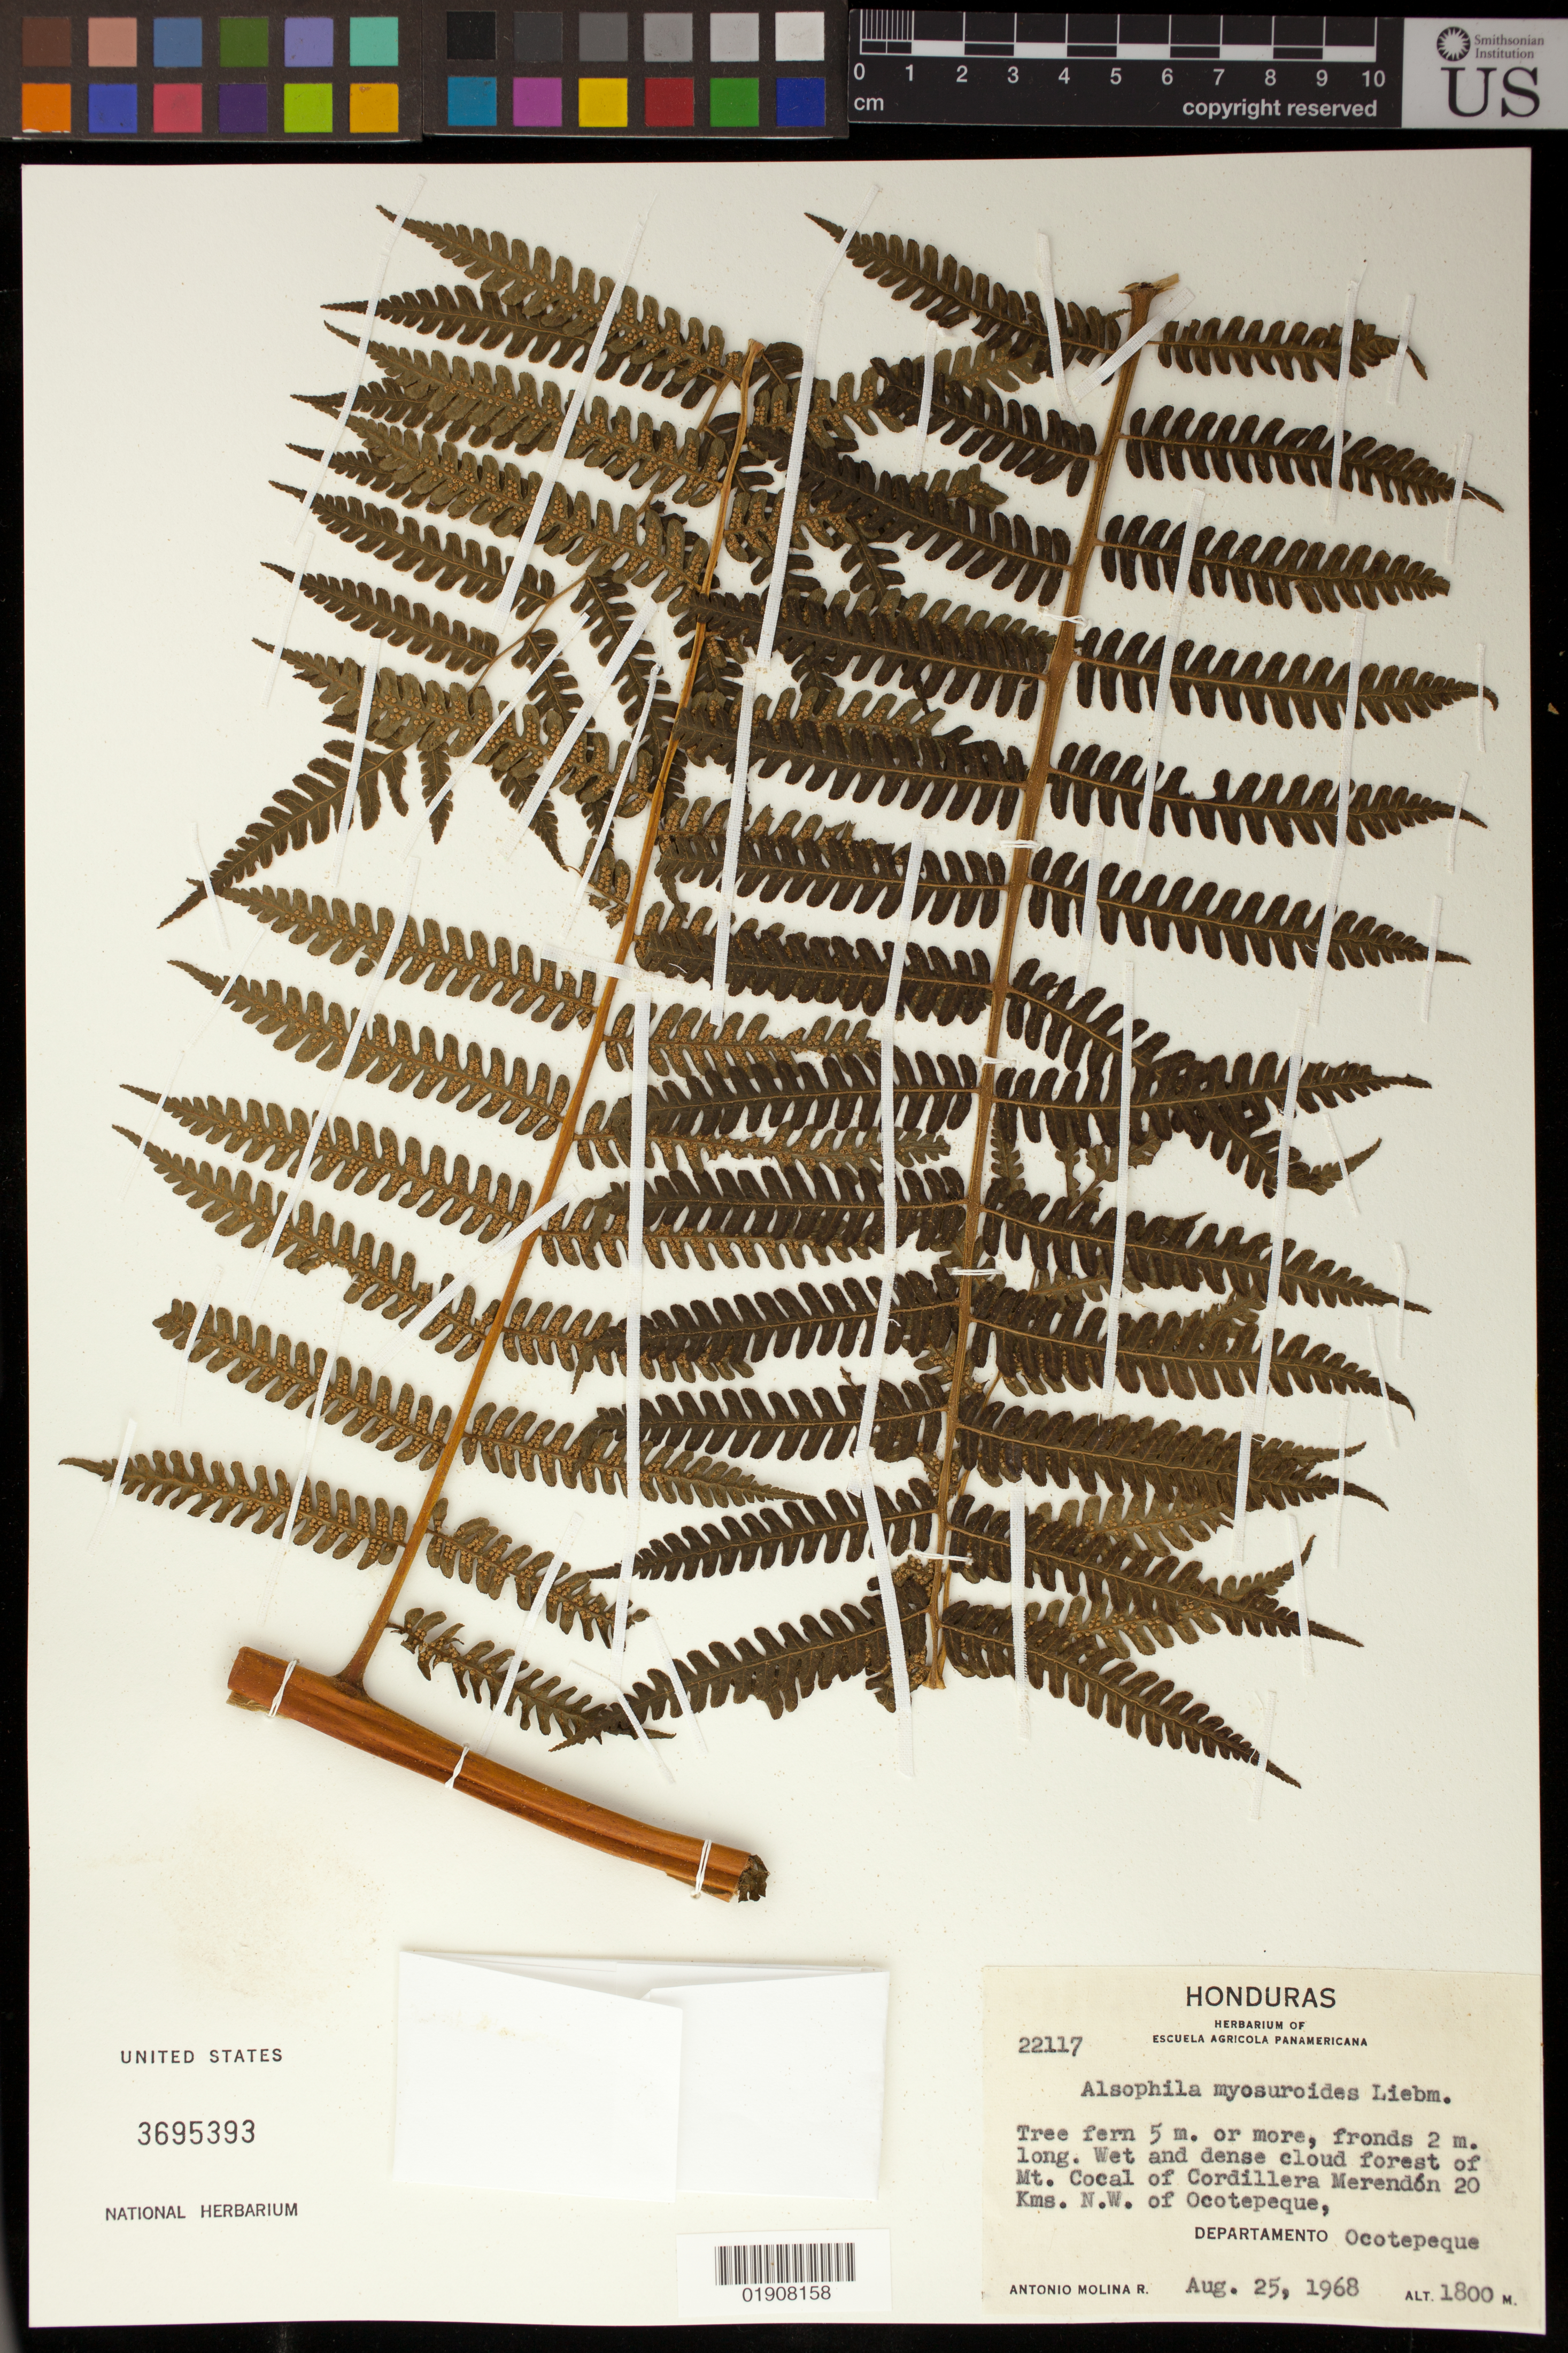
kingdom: Plantae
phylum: Tracheophyta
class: Polypodiopsida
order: Cyatheales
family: Cyatheaceae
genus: Sphaeropteris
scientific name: Sphaeropteris myosuroides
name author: (Liebm.) R.M. Tryon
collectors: A. Molina R.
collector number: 22117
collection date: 1968-08-25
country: Honduras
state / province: Ocotepeque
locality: Mt. Cocal of Cordillera Merendon 20 kms. NW of Ocotepeque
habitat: Wet and dense cloud forest.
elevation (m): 1800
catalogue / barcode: US 3695393